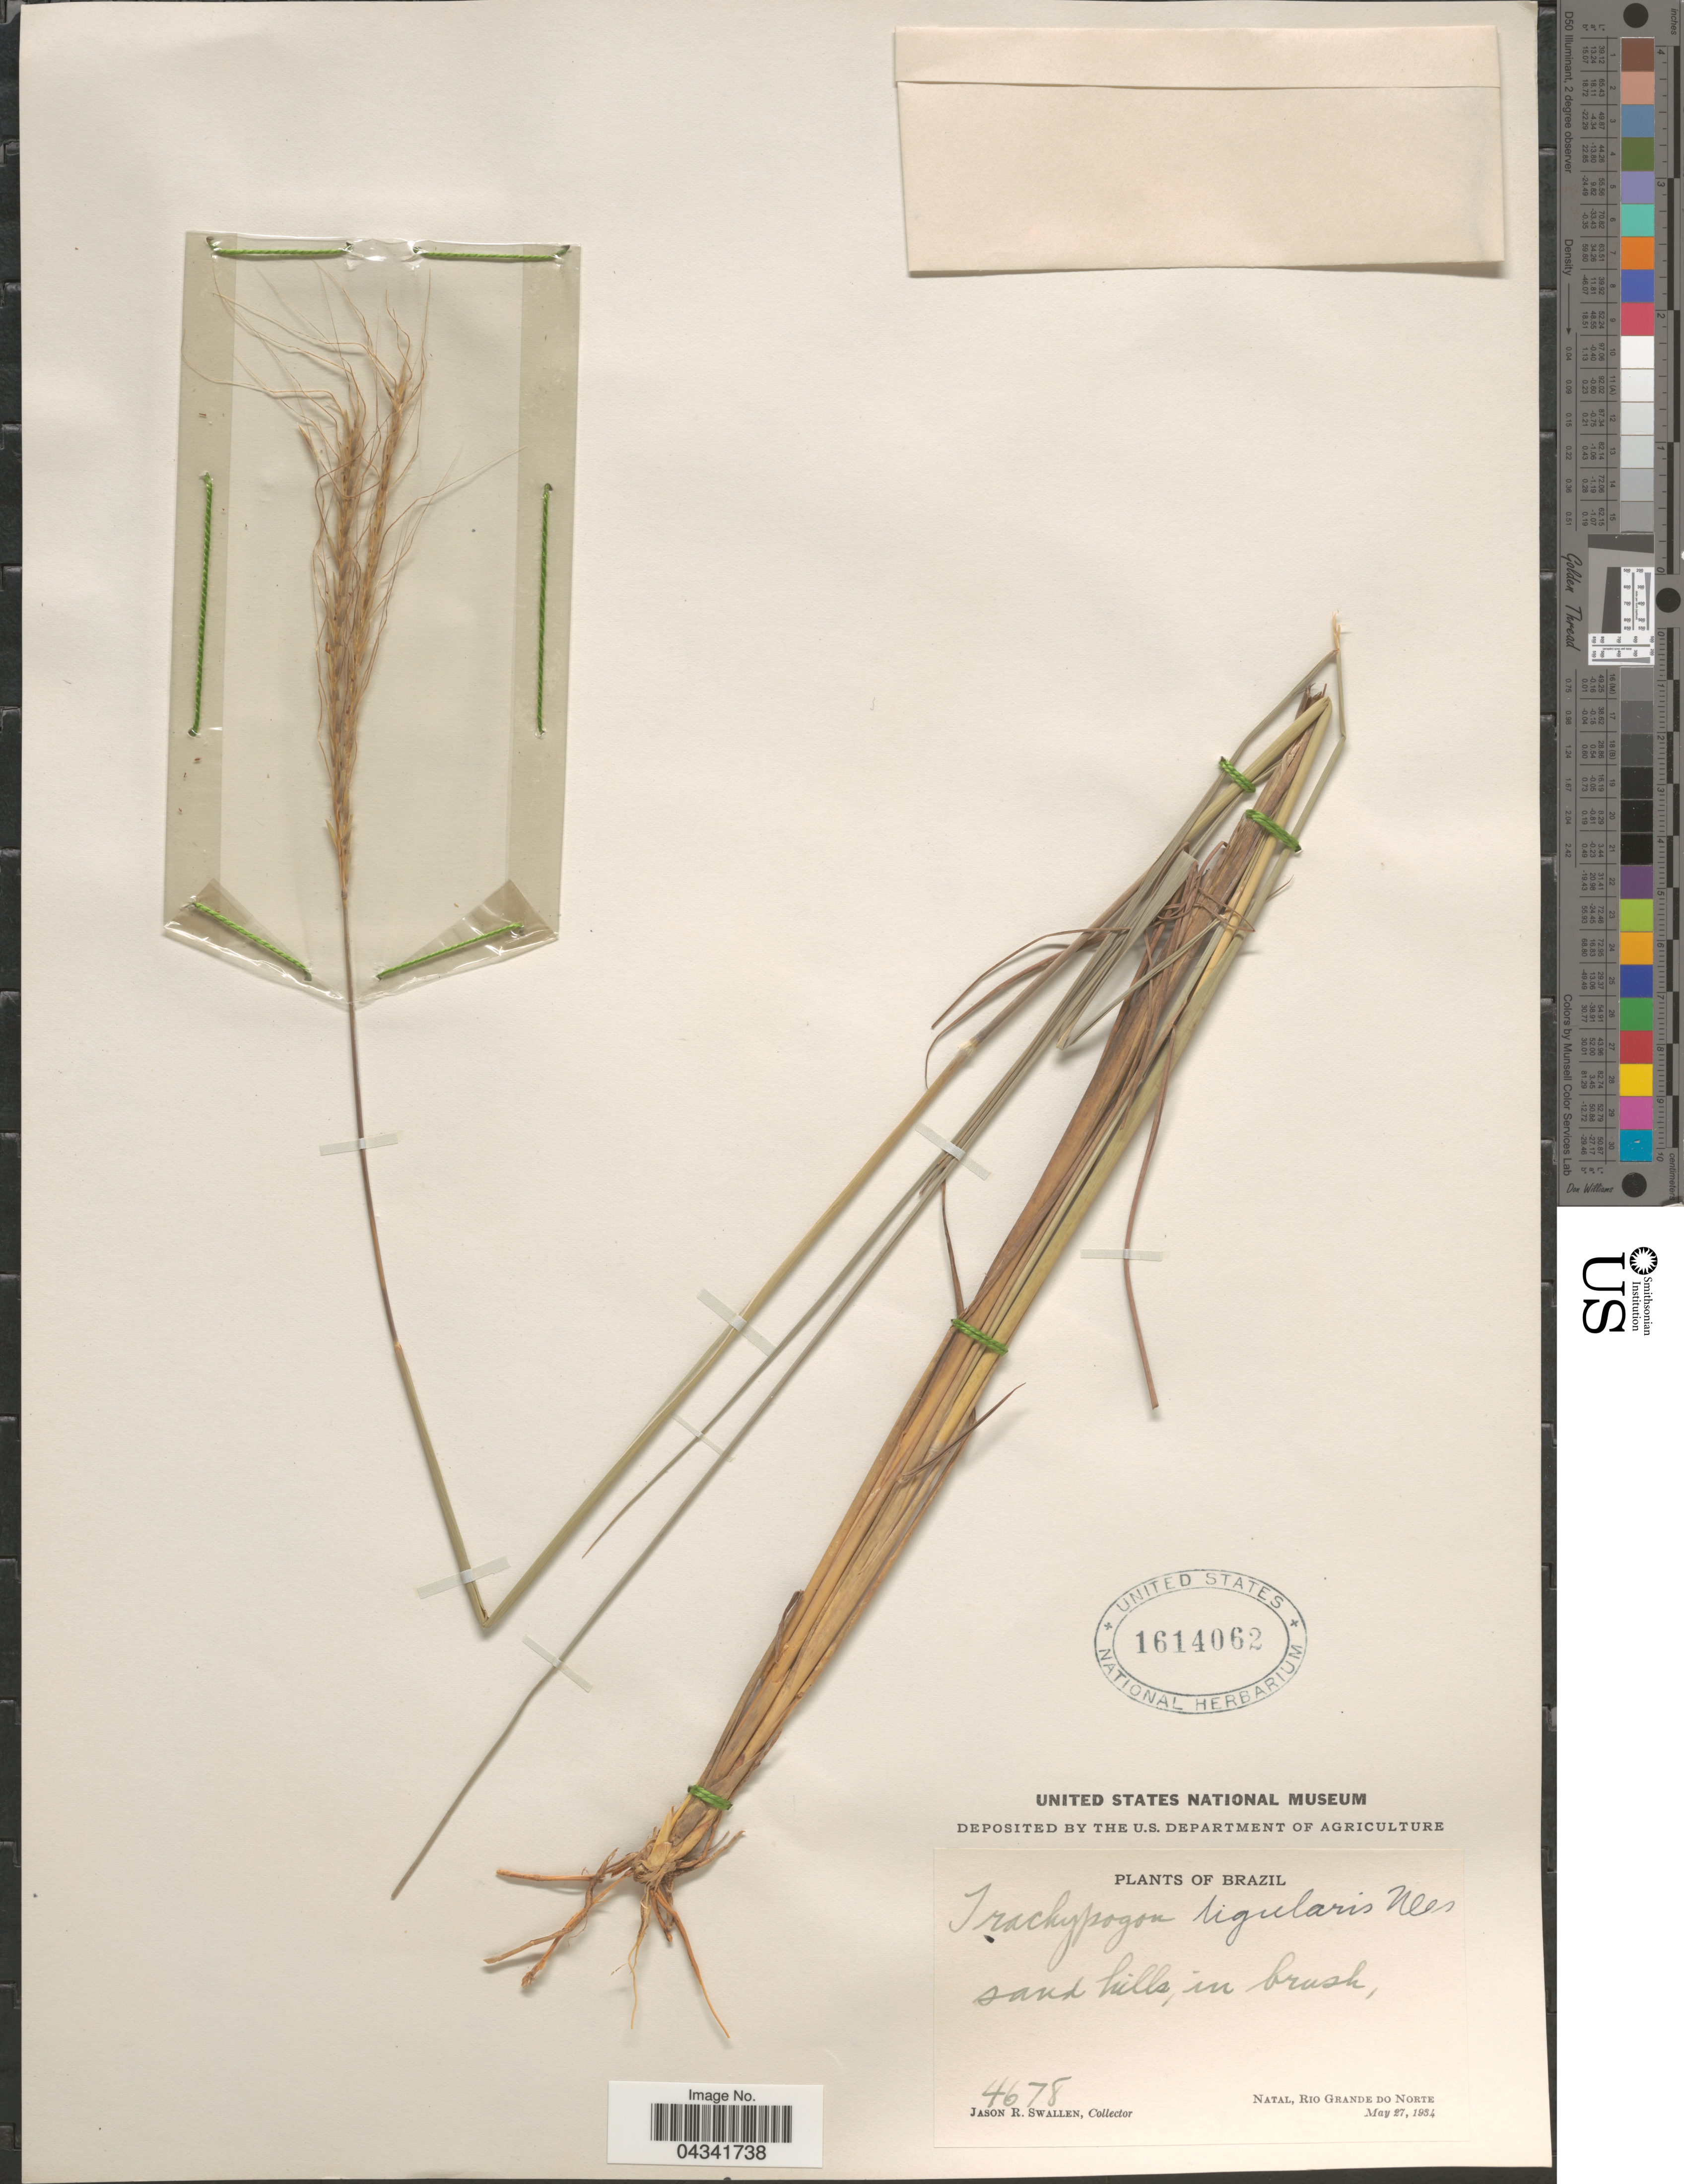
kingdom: Plantae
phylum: Tracheophyta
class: Liliopsida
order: Poales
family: Poaceae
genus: Trachypogon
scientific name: Trachypogon spicatus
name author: (L. f.) Kuntze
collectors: J. R. Swallen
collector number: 4678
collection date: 1934-05-27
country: South Africa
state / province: KwaZulu-Natal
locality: Natal, Rio Grande do Norte.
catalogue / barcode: US 1614062